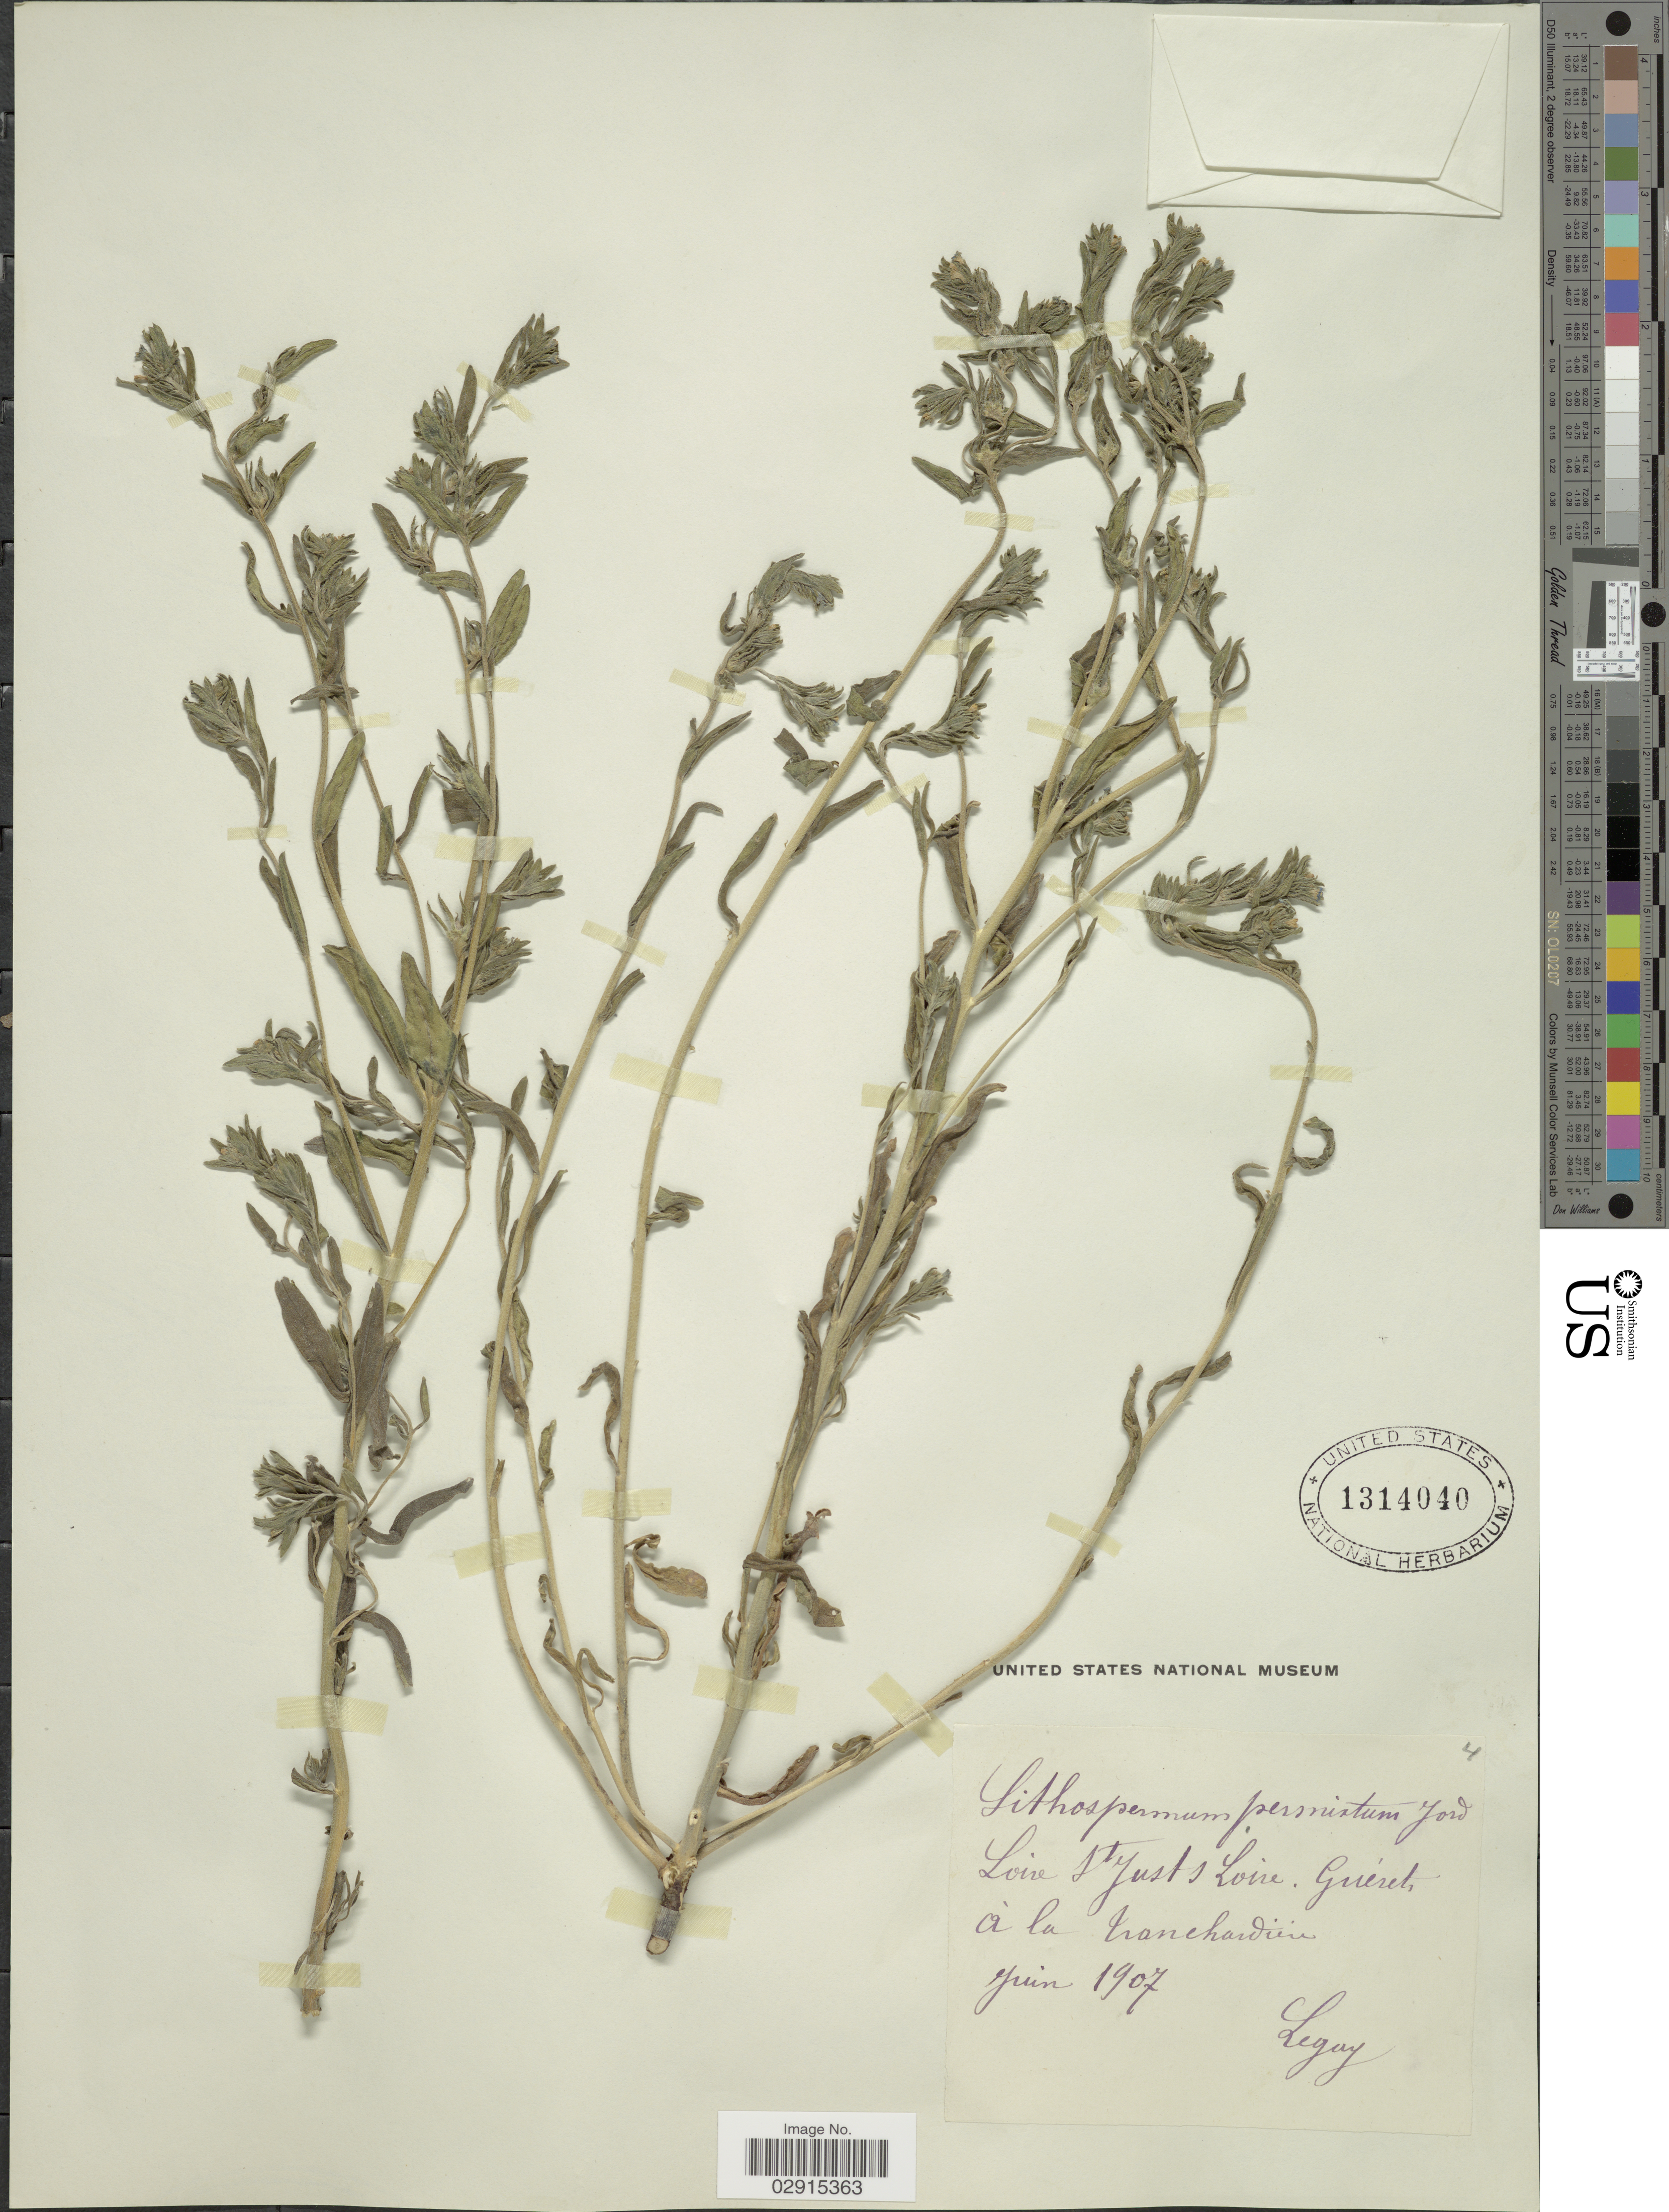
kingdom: Plantae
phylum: Tracheophyta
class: Magnoliopsida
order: Boraginales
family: Boraginaceae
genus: Lithospermum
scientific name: Lithospermum permixtum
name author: Jord.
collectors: Legay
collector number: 4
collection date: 1907-06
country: France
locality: Loire St. Just s Loire, Guéret, a la Franchardiere.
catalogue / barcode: US 1314040